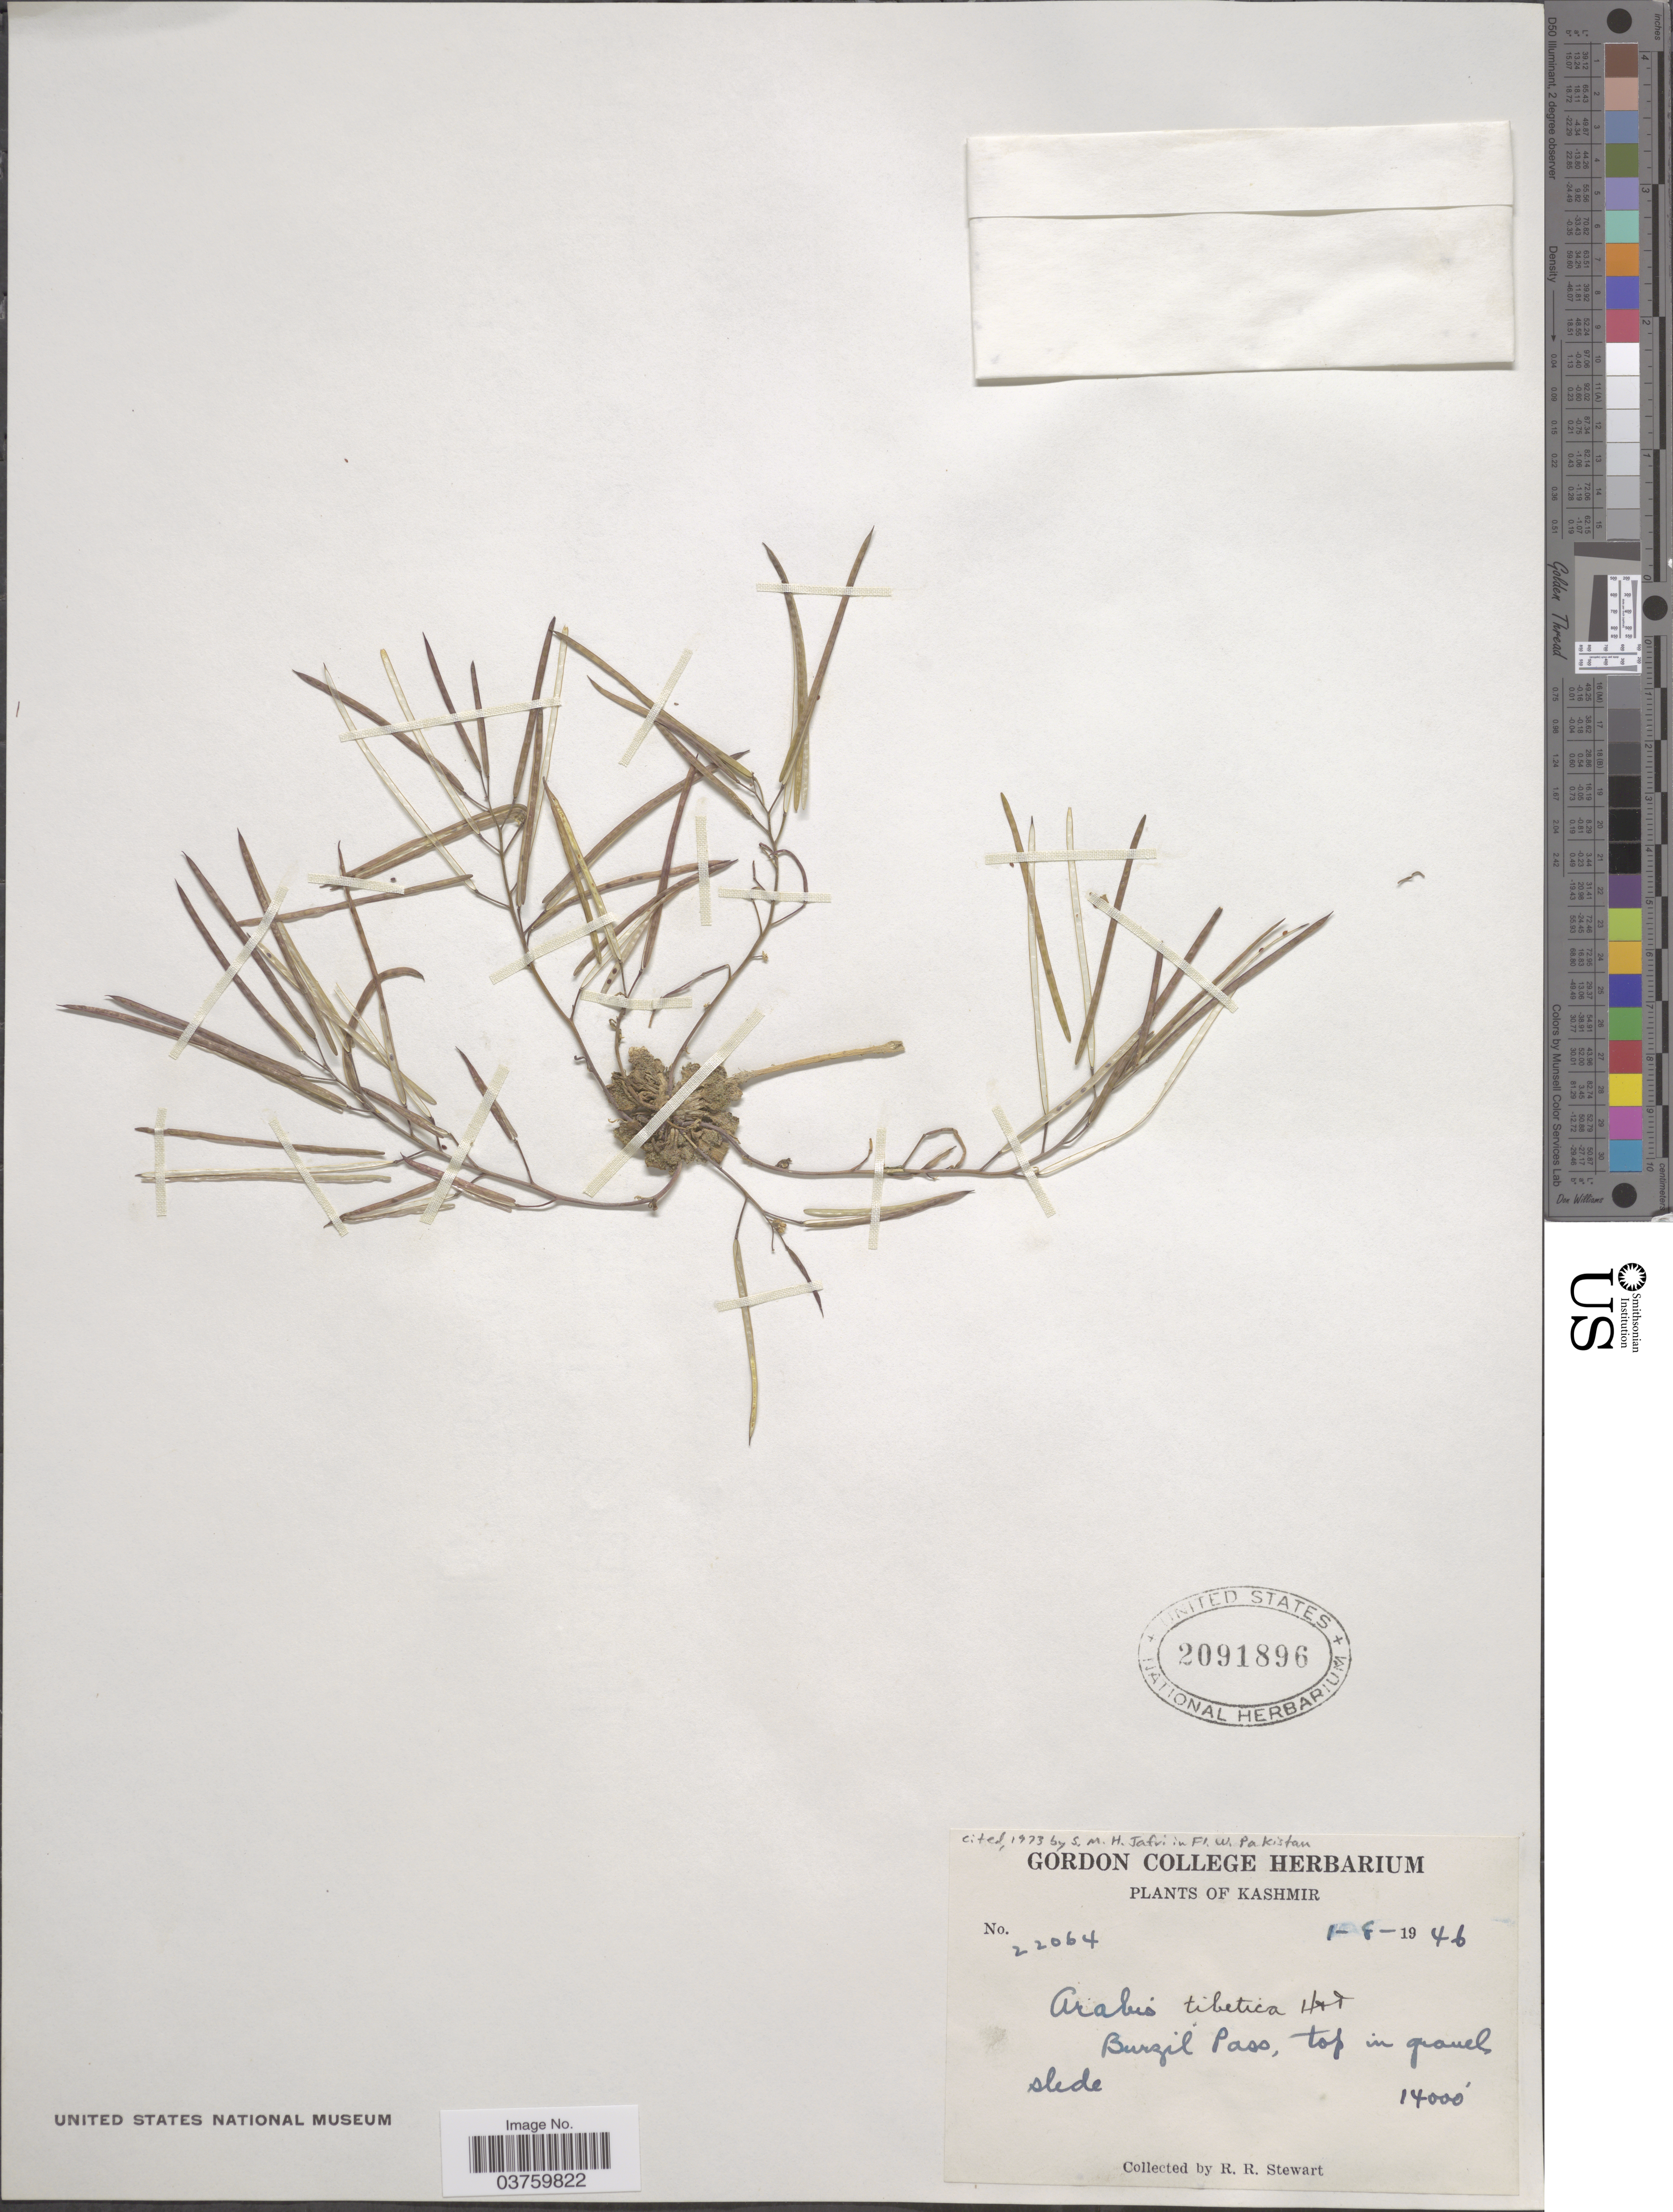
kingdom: Plantae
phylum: Tracheophyta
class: Magnoliopsida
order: Brassicales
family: Brassicaceae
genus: Arabis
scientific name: Arabis tibetica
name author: Hook. f. & Thomson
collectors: R. Stewart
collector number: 22064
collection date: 1946-08-01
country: India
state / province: Jammu and Kashmir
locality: Kashmir. Burgil Pass.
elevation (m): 4267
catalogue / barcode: US 2091896